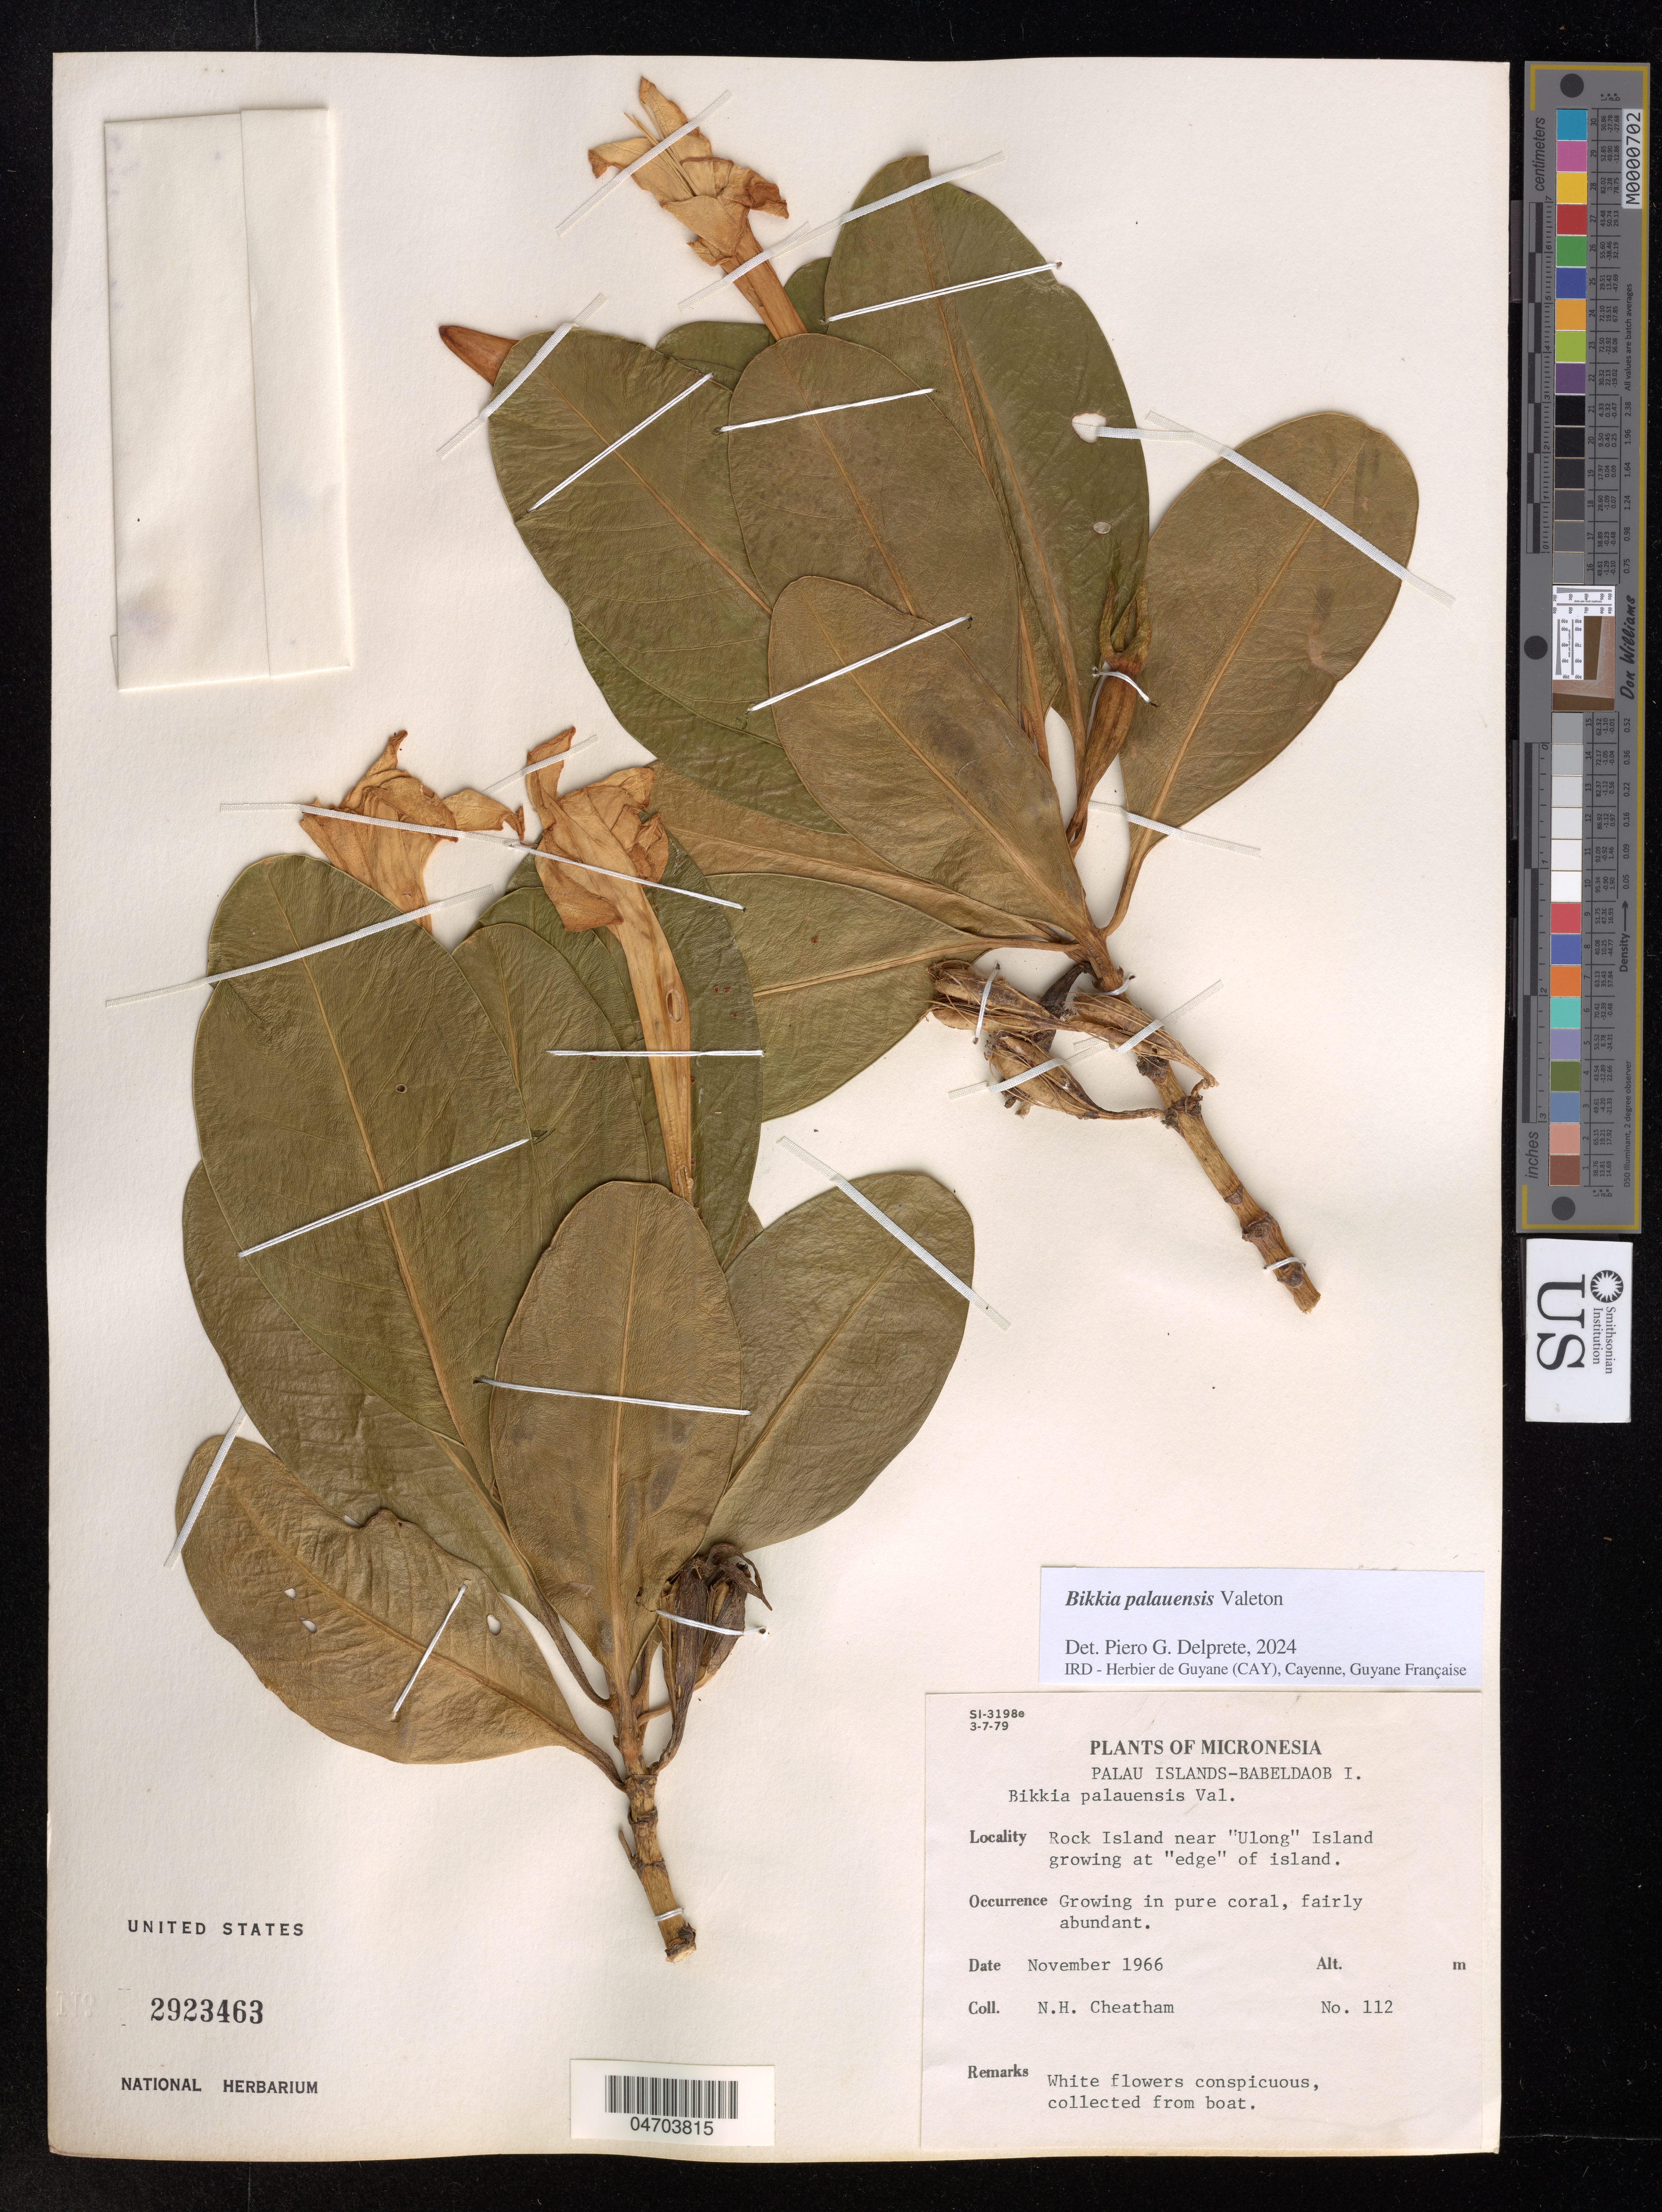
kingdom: Plantae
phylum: Tracheophyta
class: Magnoliopsida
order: Gentianales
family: Rubiaceae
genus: Bikkia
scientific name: Bikkia palauensis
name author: Valeton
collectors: N. H. Cheatham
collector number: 112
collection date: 1966-11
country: Micronesia, Federated States of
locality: Palau Islands-Babeldaob I. Rock Island near "Ulong" Island growing at "edge" of island.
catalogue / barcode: US 2923463